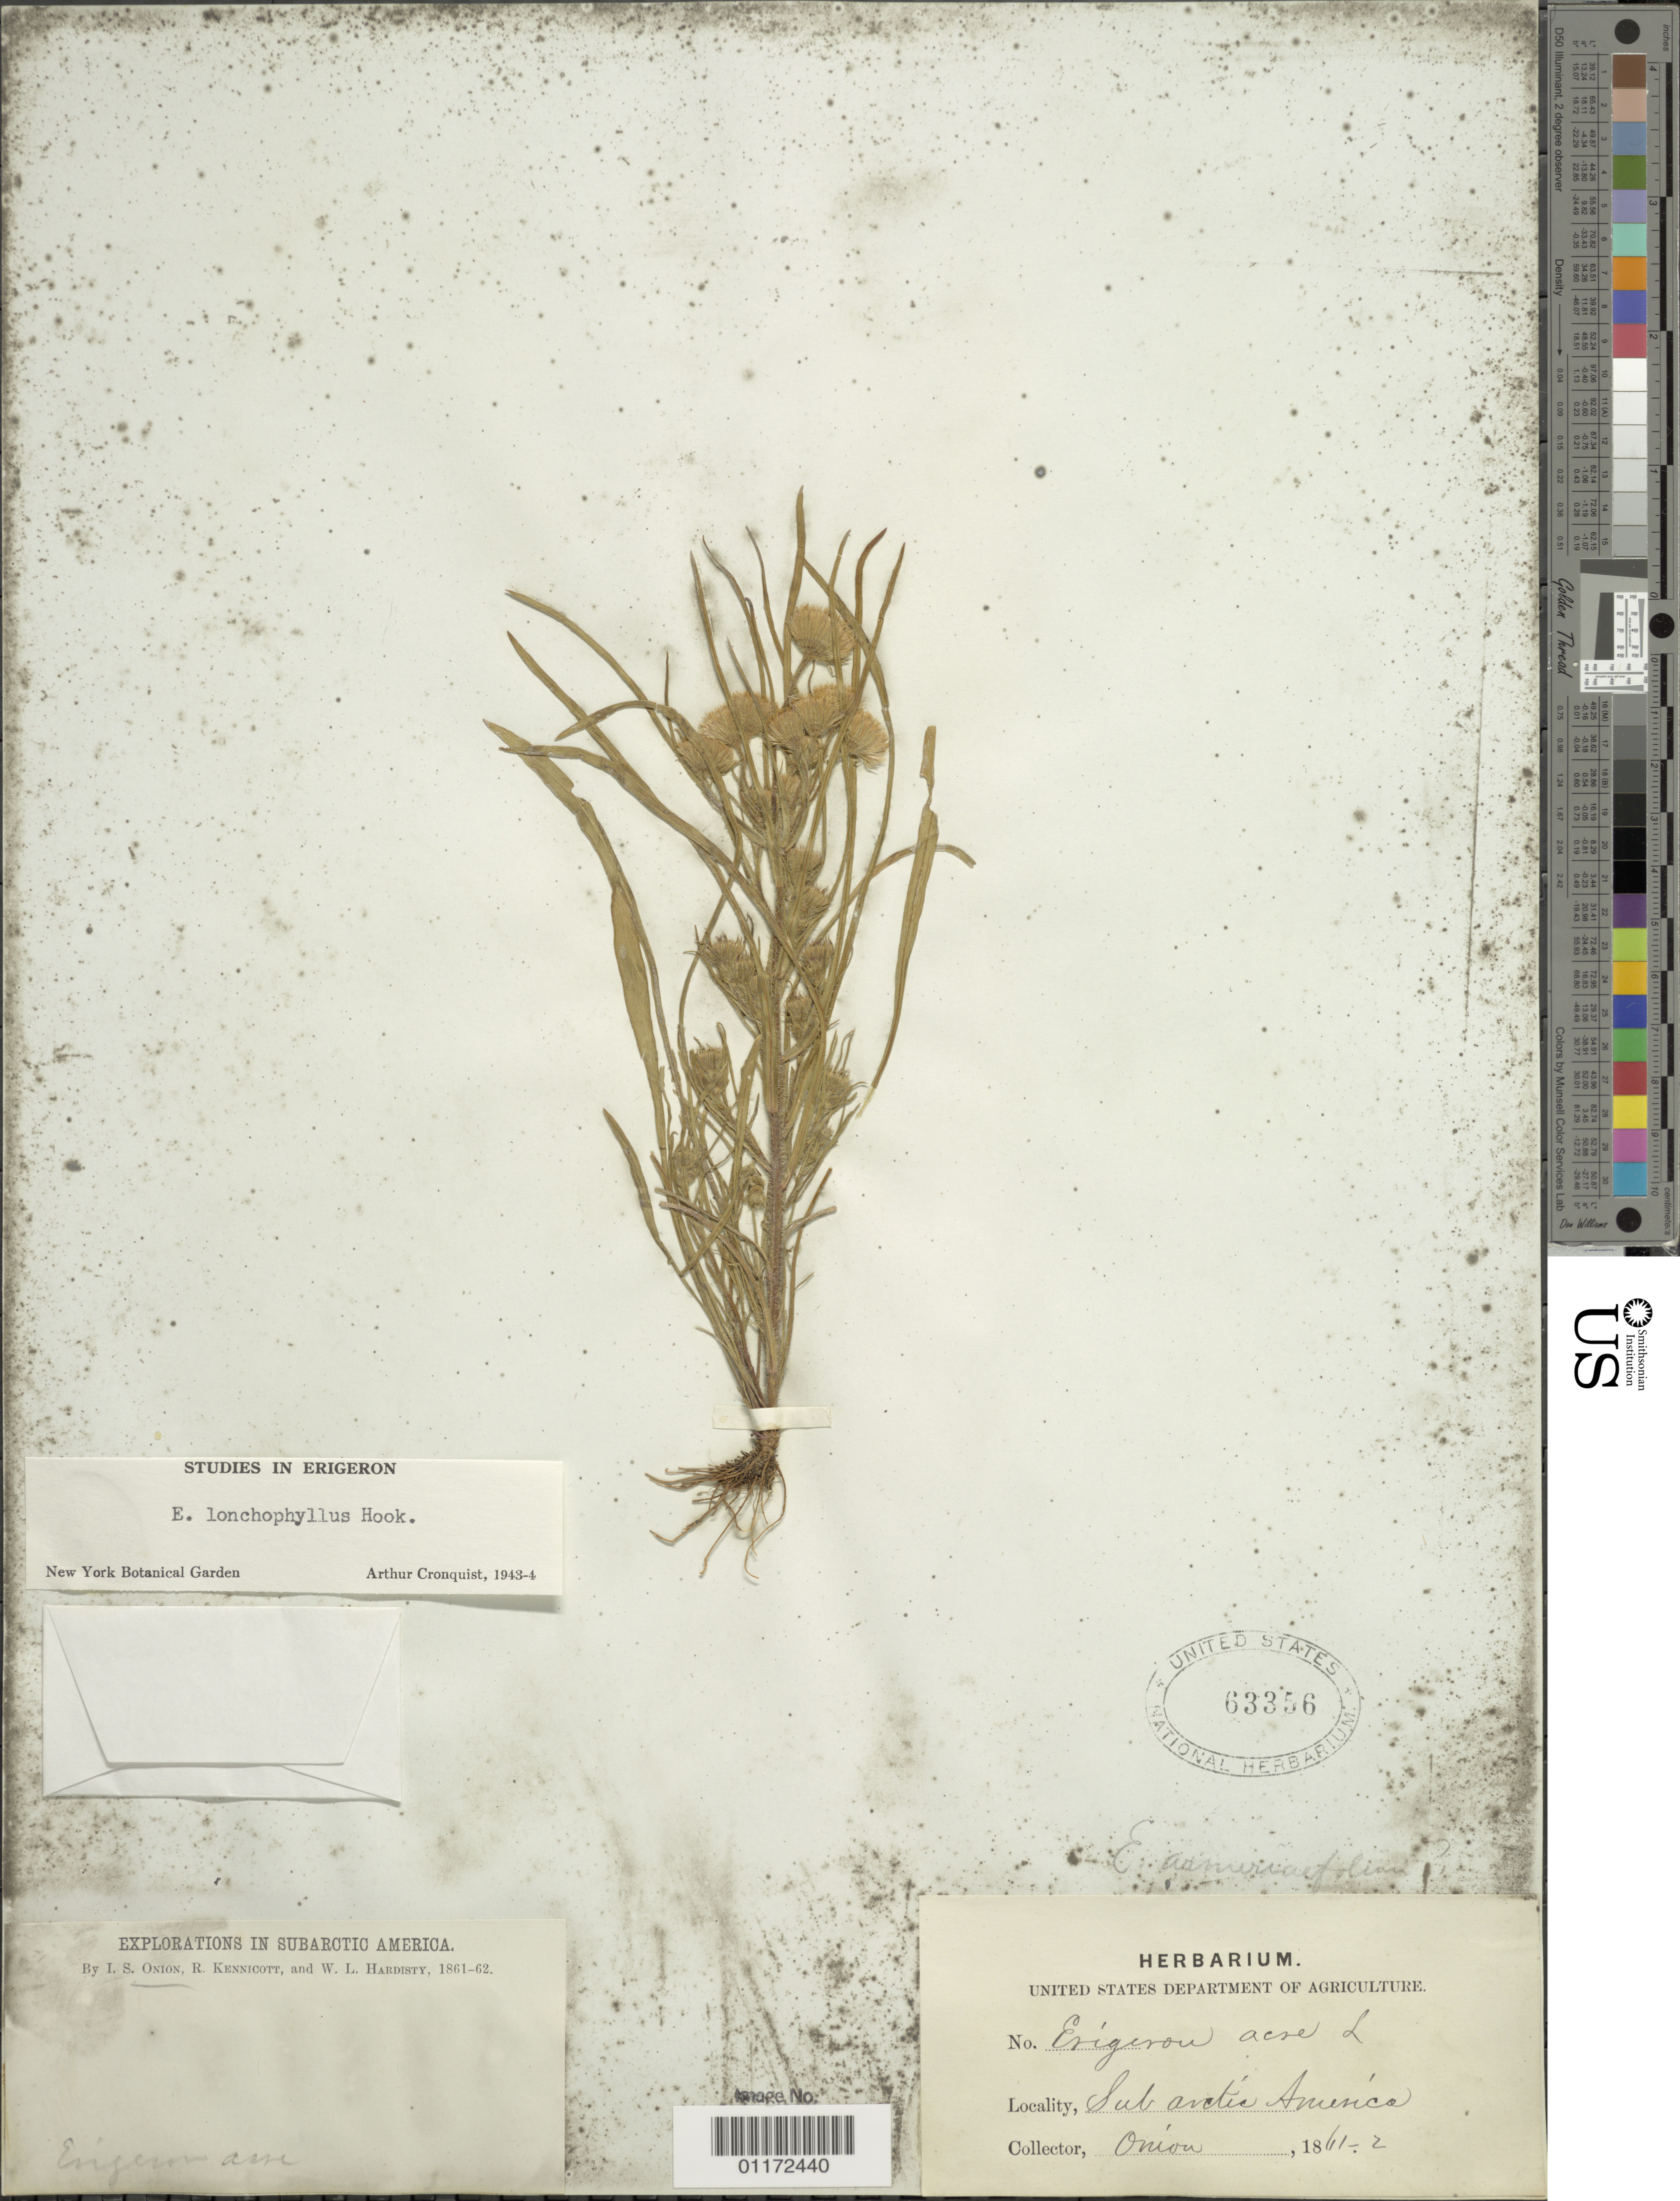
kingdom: Plantae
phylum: Tracheophyta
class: Magnoliopsida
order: Asterales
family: Asteraceae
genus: Erigeron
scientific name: Erigeron lonchophyllus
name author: Hook.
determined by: Cronquist, A. J.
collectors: I. Onion, R. Kennicott & W. Hardisty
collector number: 145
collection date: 1861/1862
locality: Subarctic America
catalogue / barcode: US 63356